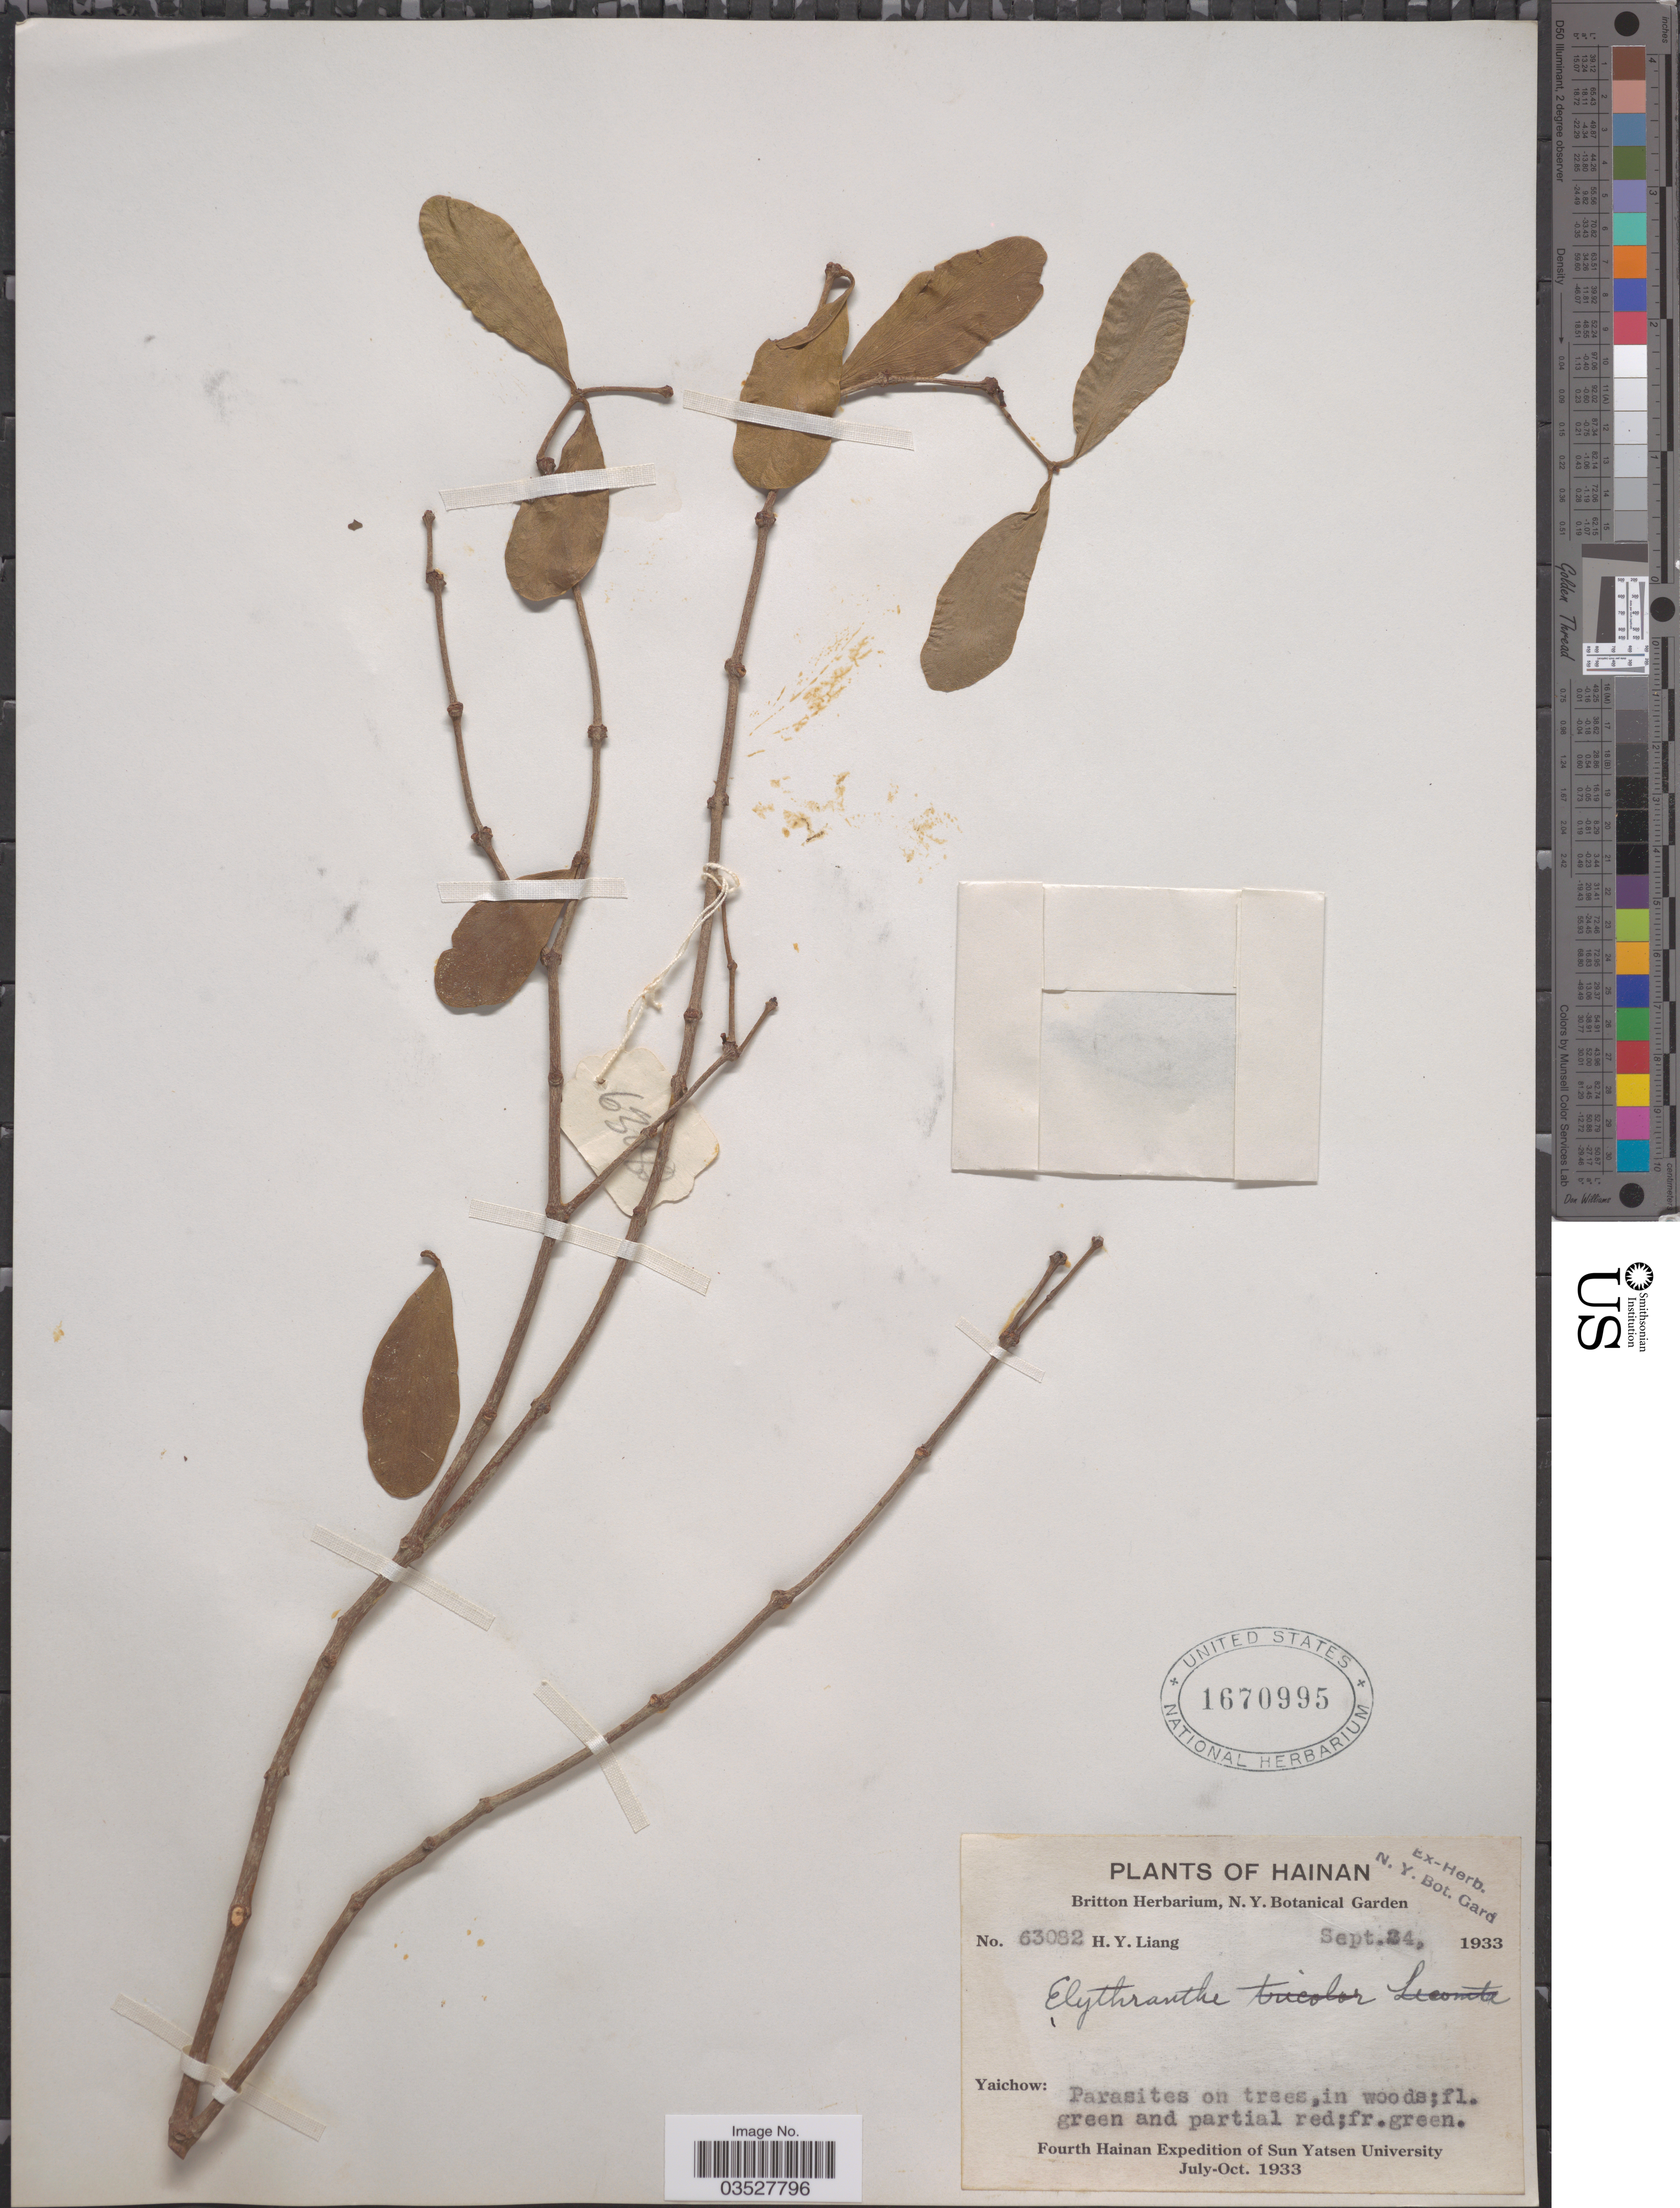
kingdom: Plantae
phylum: Tracheophyta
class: Magnoliopsida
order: Santalales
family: Loranthaceae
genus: Elytranthe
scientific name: Elytranthe sp.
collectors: H. Y. Liang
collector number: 63082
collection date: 1933-09-24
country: China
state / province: Hainan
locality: Yaichow.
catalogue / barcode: US 1670995